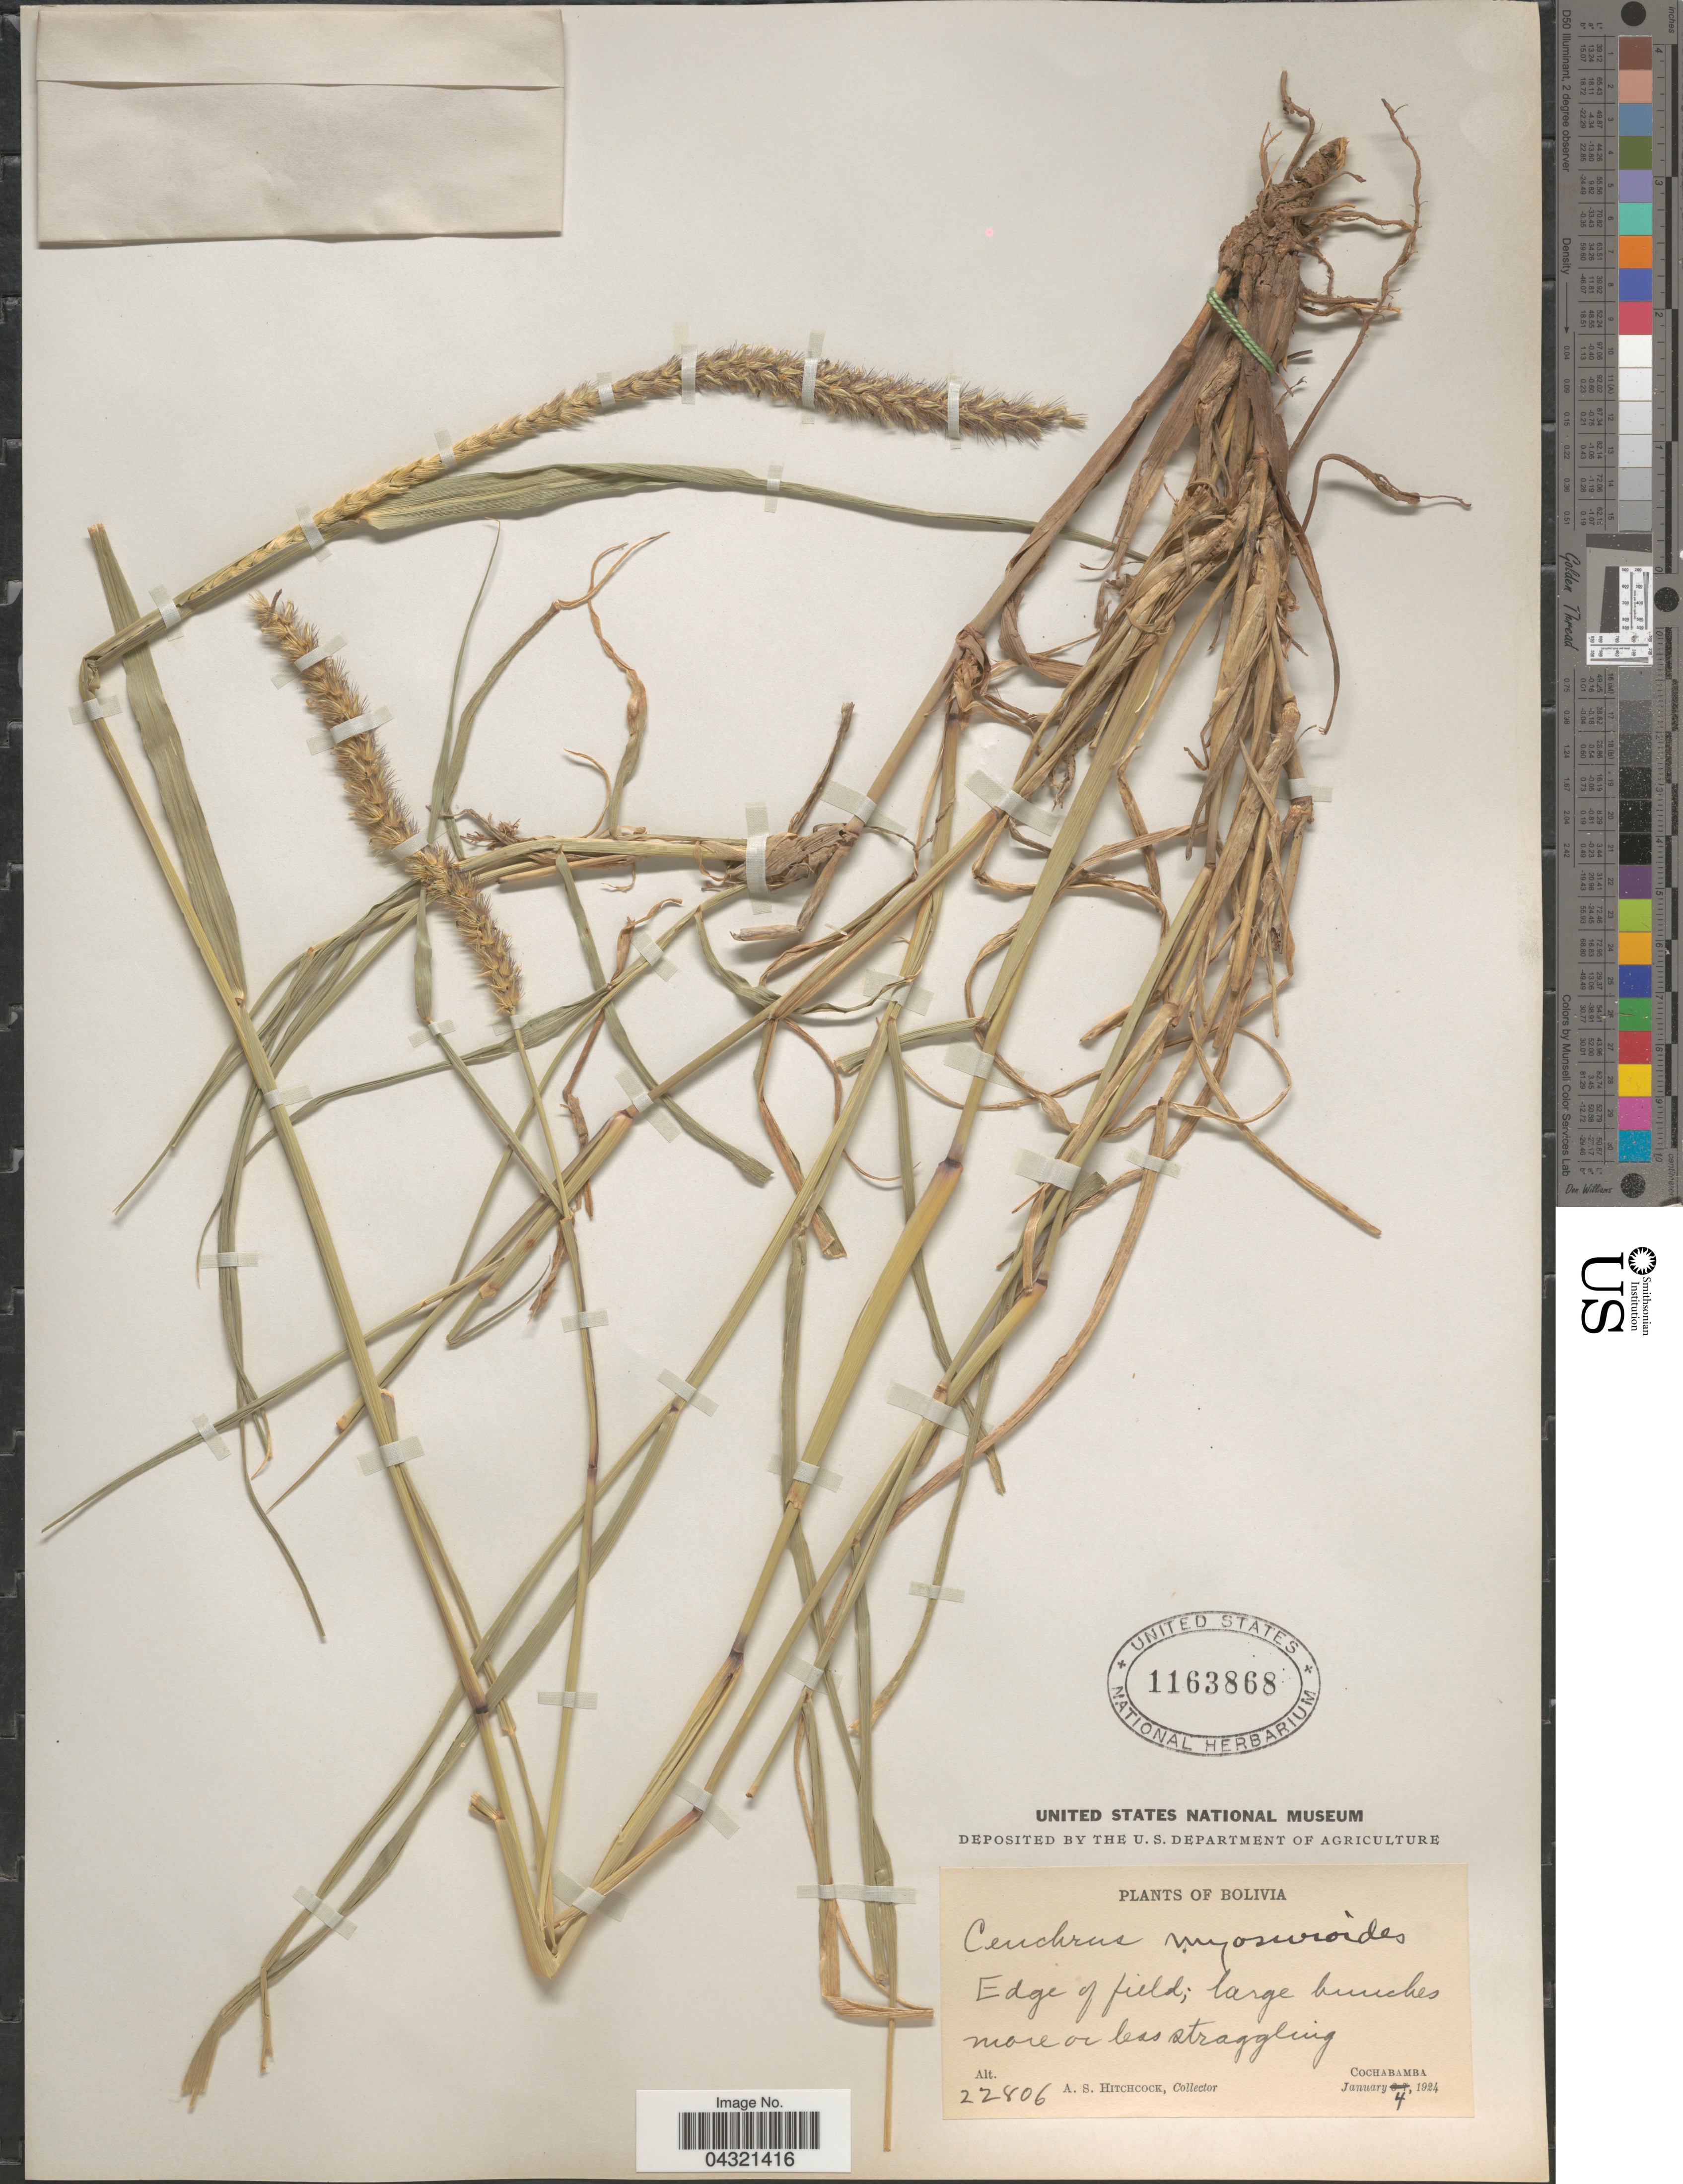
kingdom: Plantae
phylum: Tracheophyta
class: Liliopsida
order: Poales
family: Poaceae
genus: Cenchrus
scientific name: Cenchrus myosuroides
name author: Kunth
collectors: A. S. Hitchcock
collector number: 22806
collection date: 1924-01-04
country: Bolivia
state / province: Cochabamba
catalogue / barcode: US 1163868